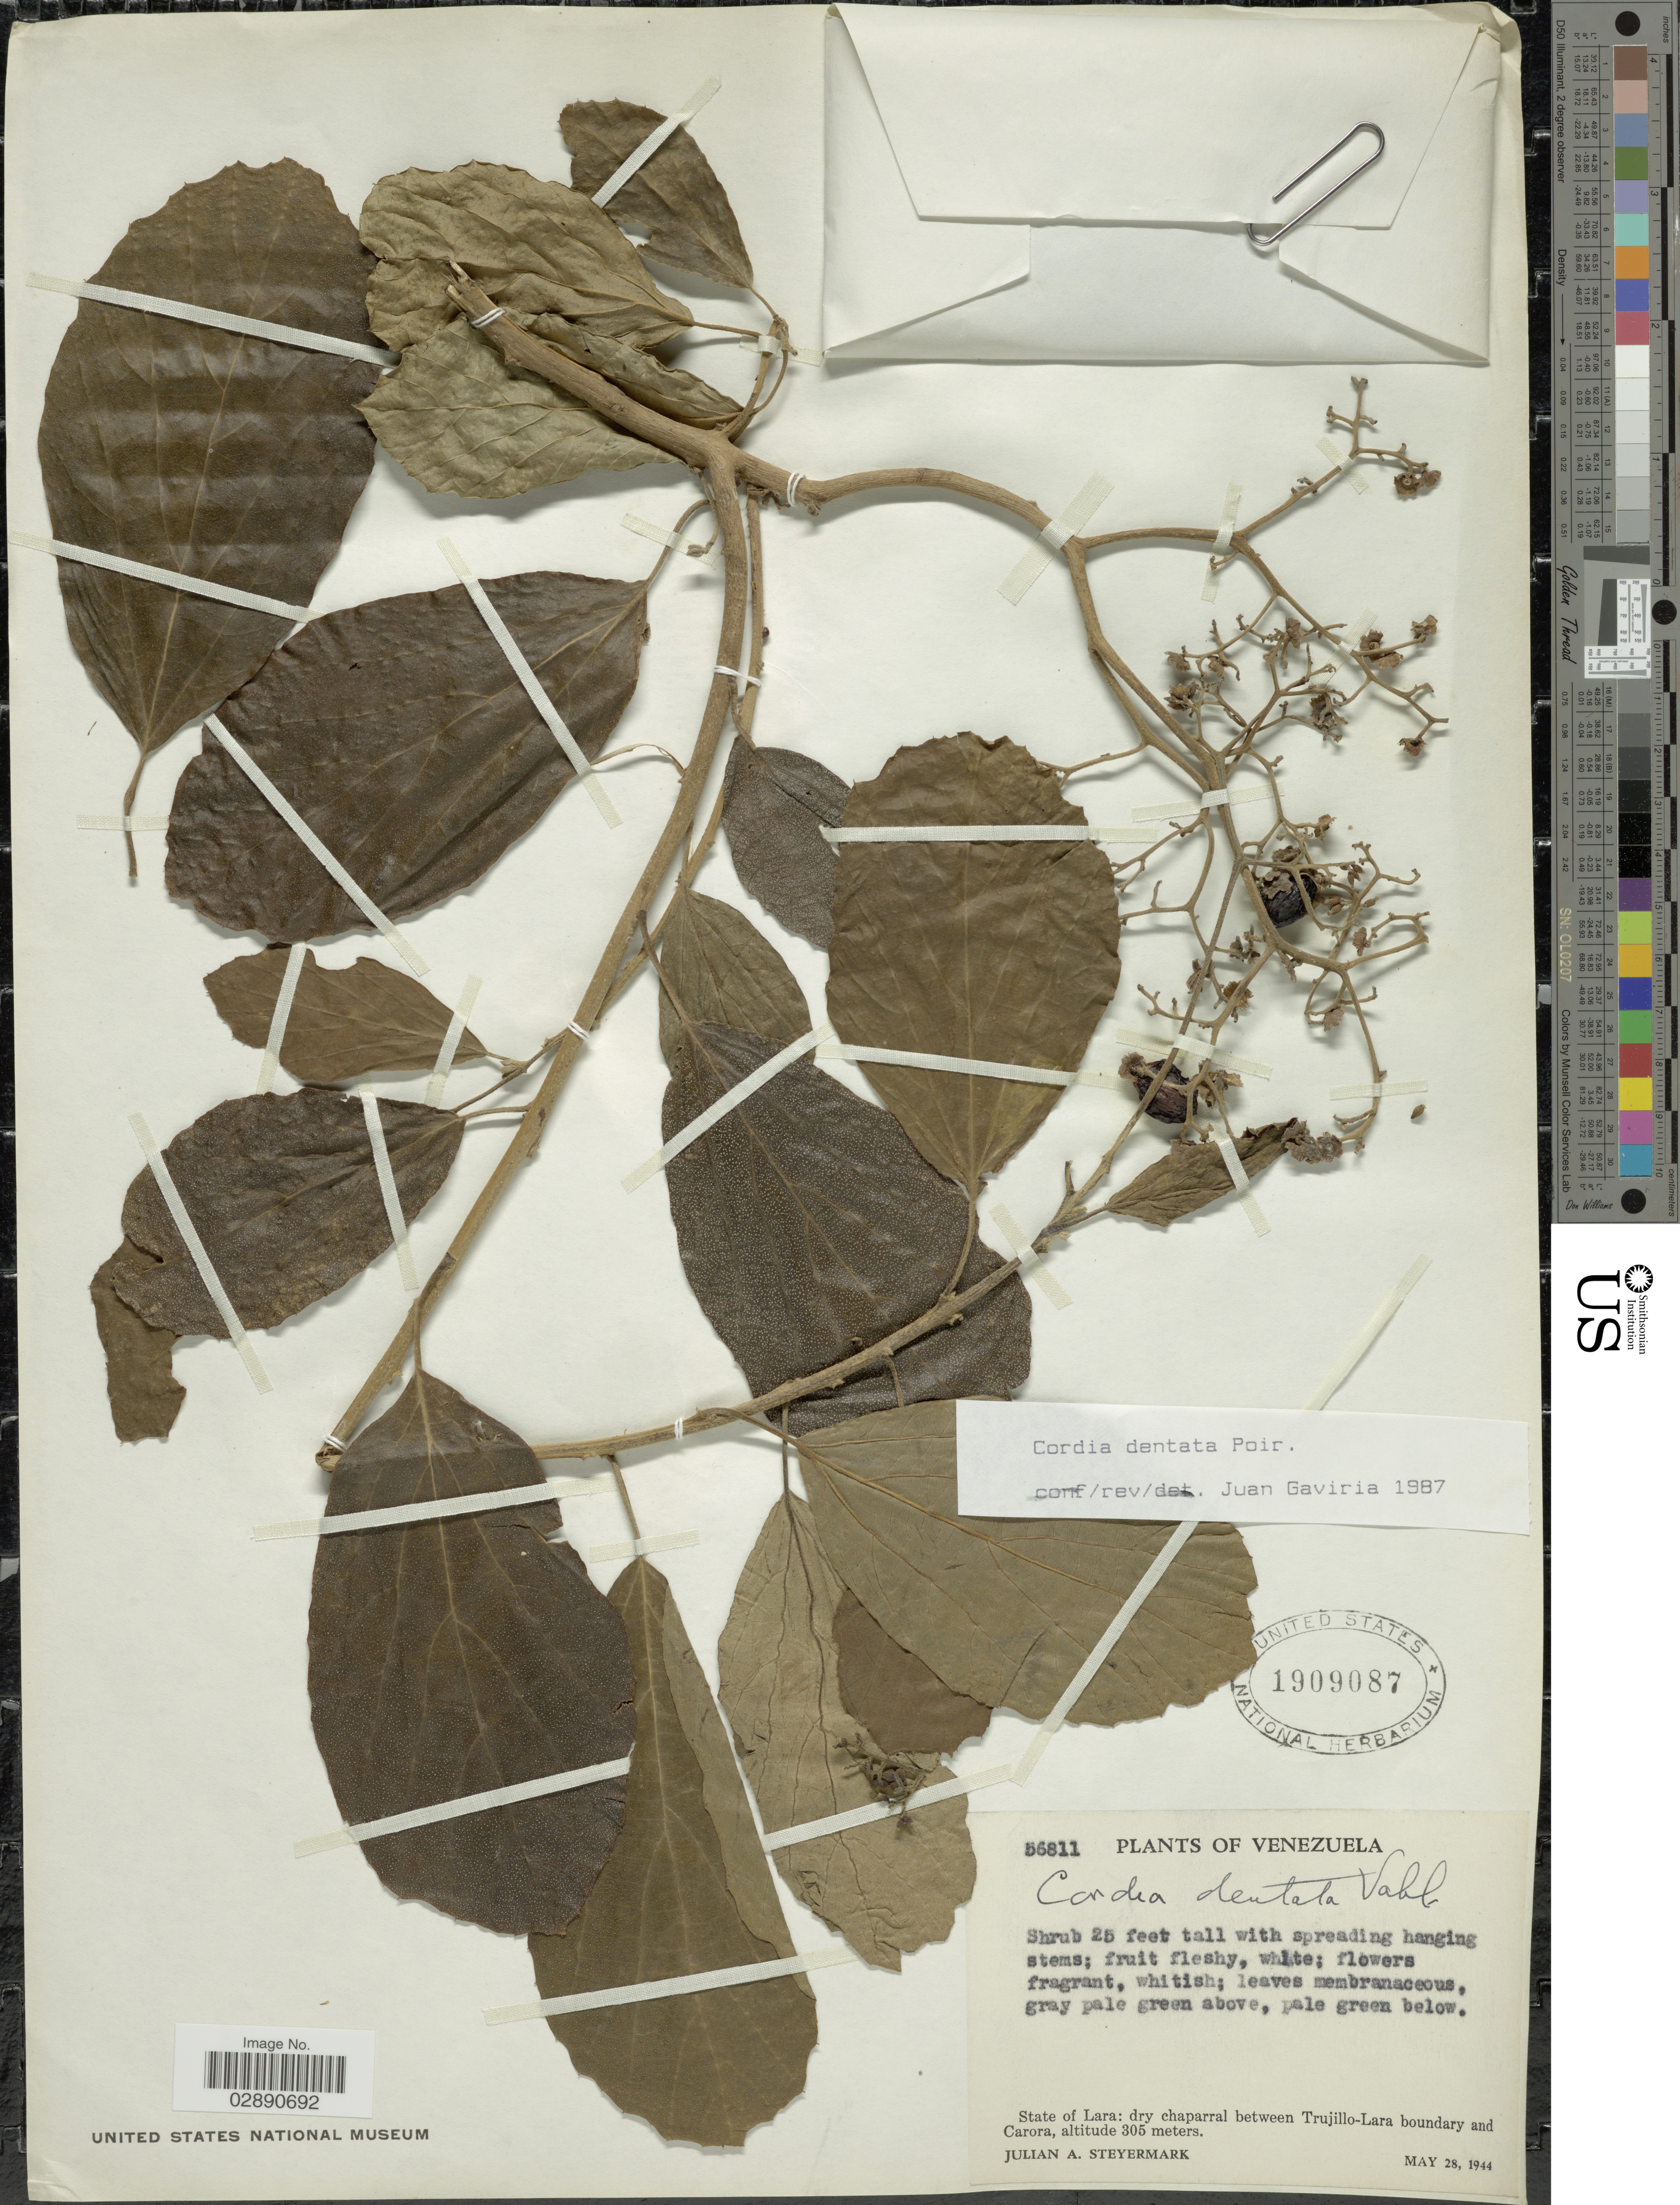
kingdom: Plantae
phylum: Tracheophyta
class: Magnoliopsida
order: Boraginales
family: Cordiaceae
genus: Cordia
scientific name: Cordia dentata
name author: Poir.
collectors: J. Steyermark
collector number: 56811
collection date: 1944-05-28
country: Venezuela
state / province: Lara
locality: Dry chaparral between Trujillo-Lara boundary and Carora.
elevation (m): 305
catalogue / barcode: US 1909087